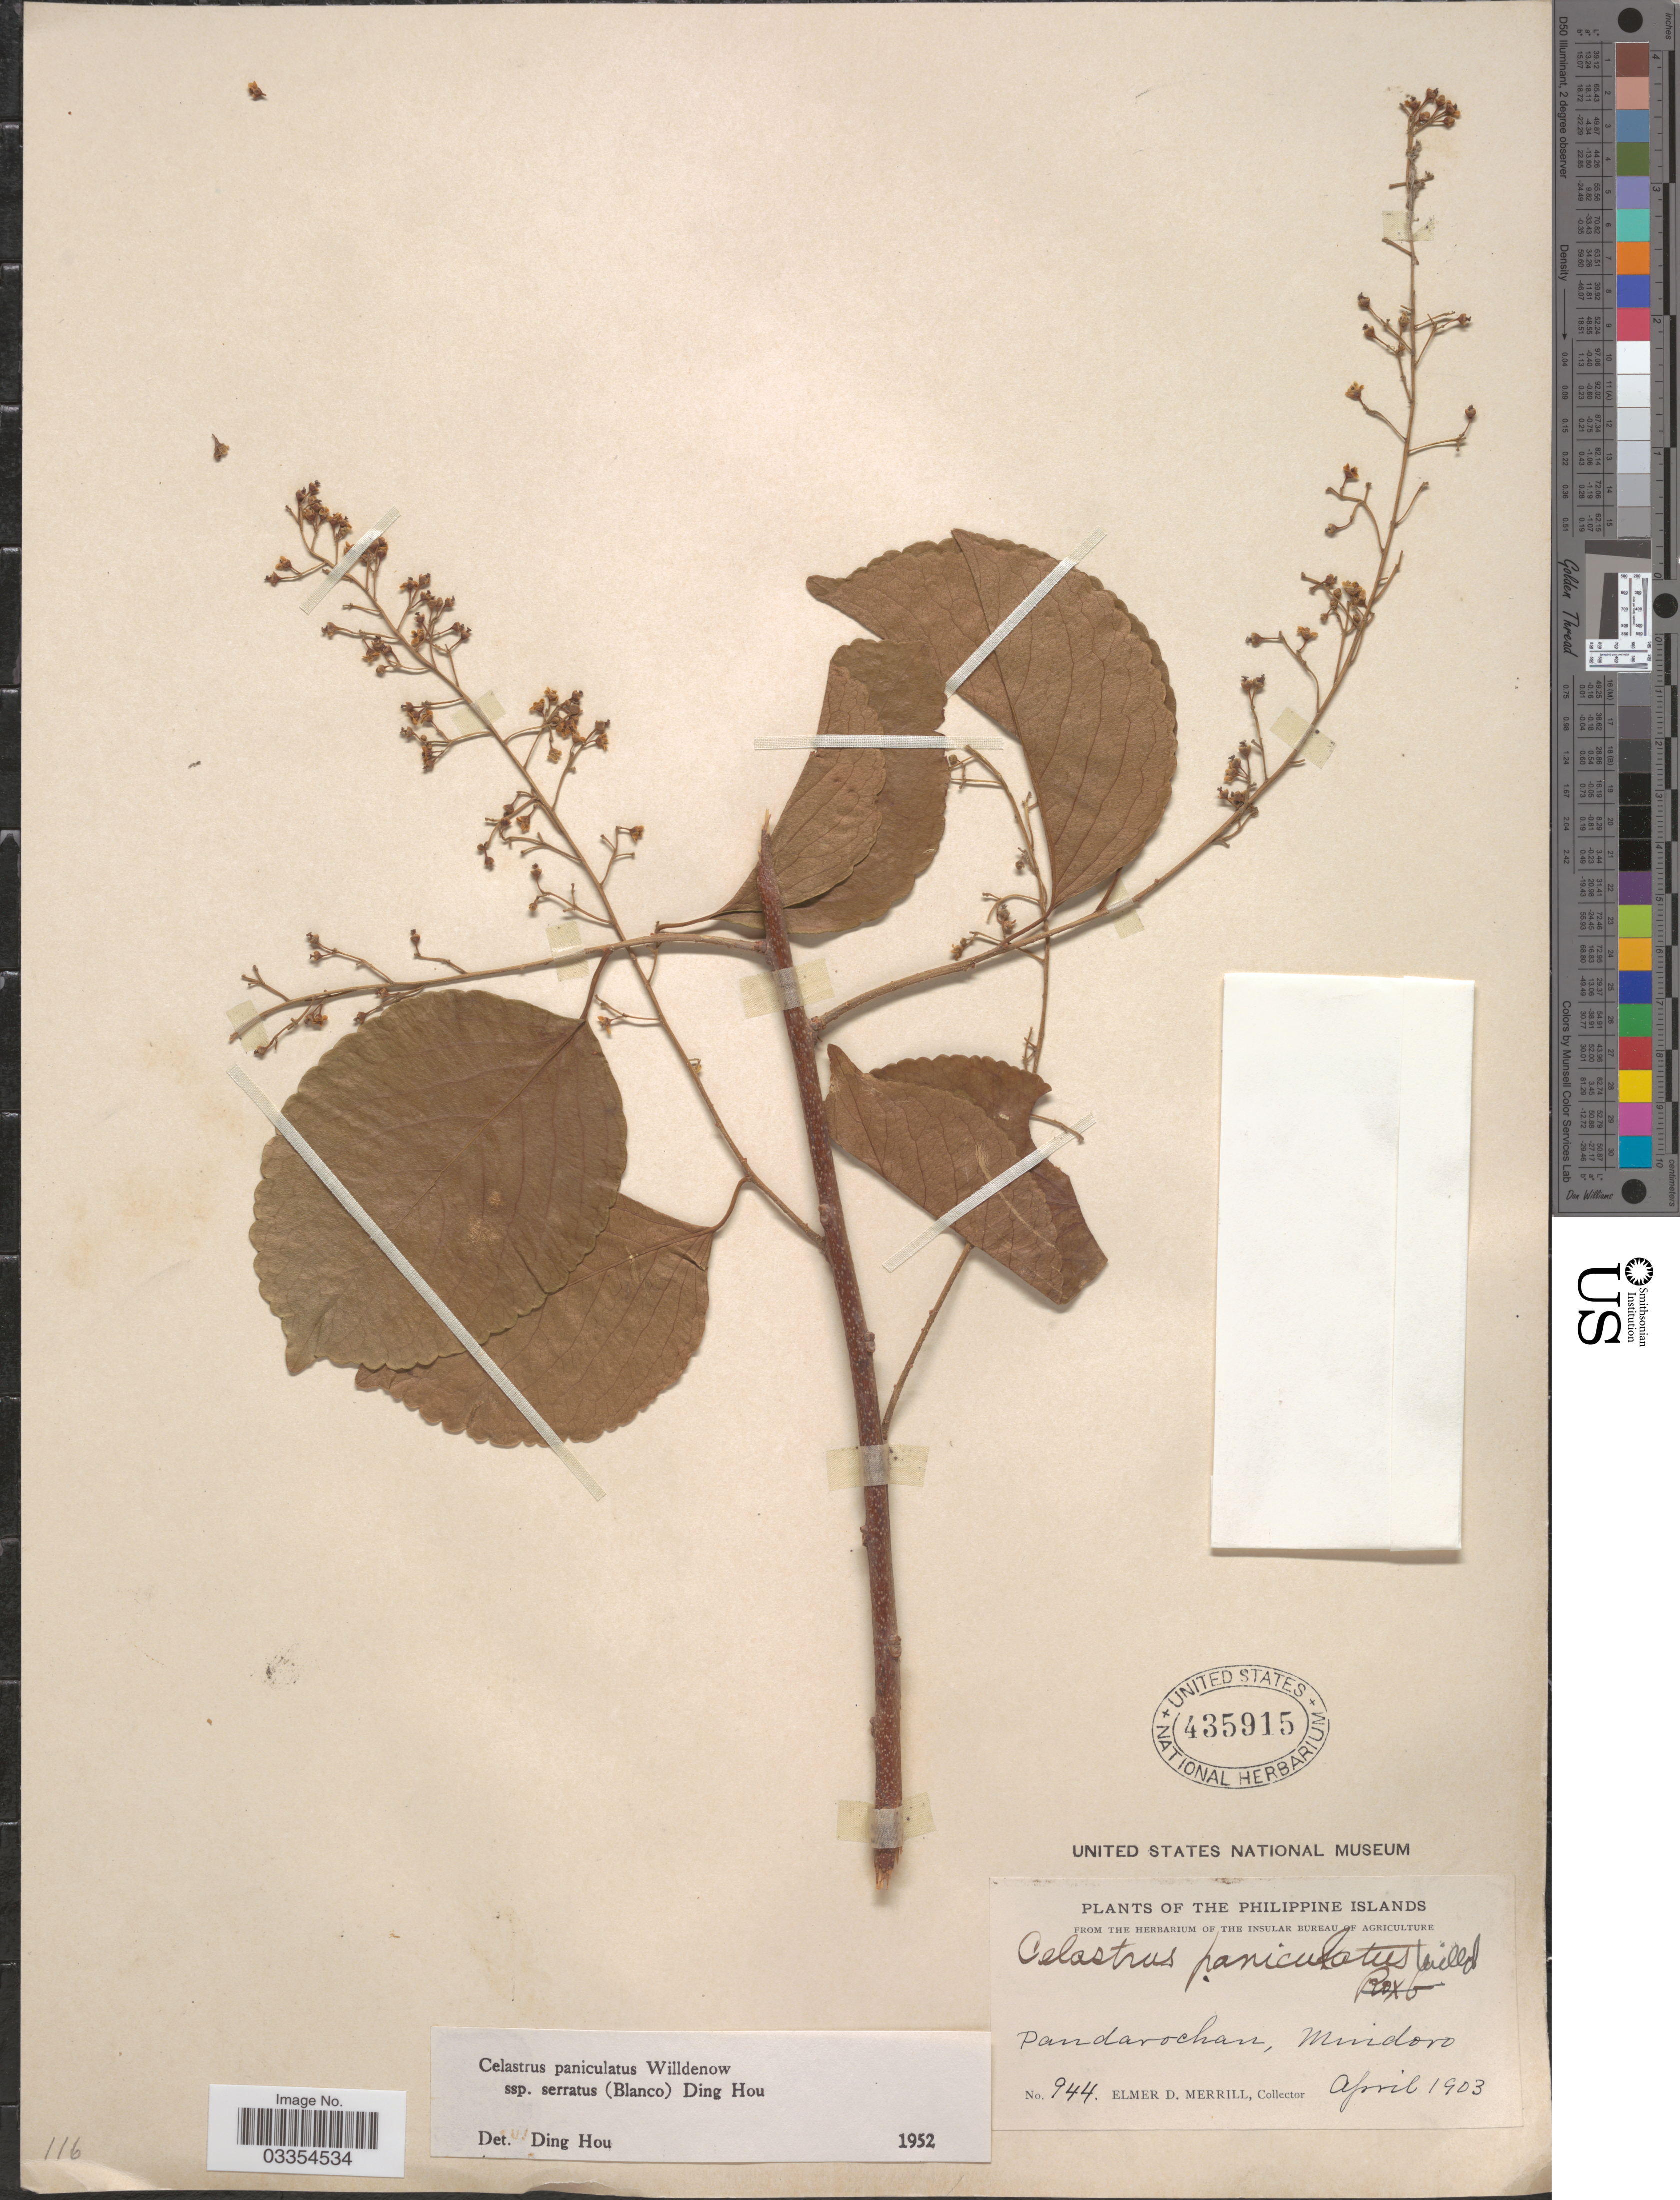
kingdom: Plantae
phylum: Tracheophyta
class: Magnoliopsida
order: Celastrales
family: Celastraceae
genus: Celastrus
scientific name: Celastrus paniculatus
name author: Willd.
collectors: E. D. Merrill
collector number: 944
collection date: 1903-04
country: Philippines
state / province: Mimaropa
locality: Pandarochan.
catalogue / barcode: US 435915